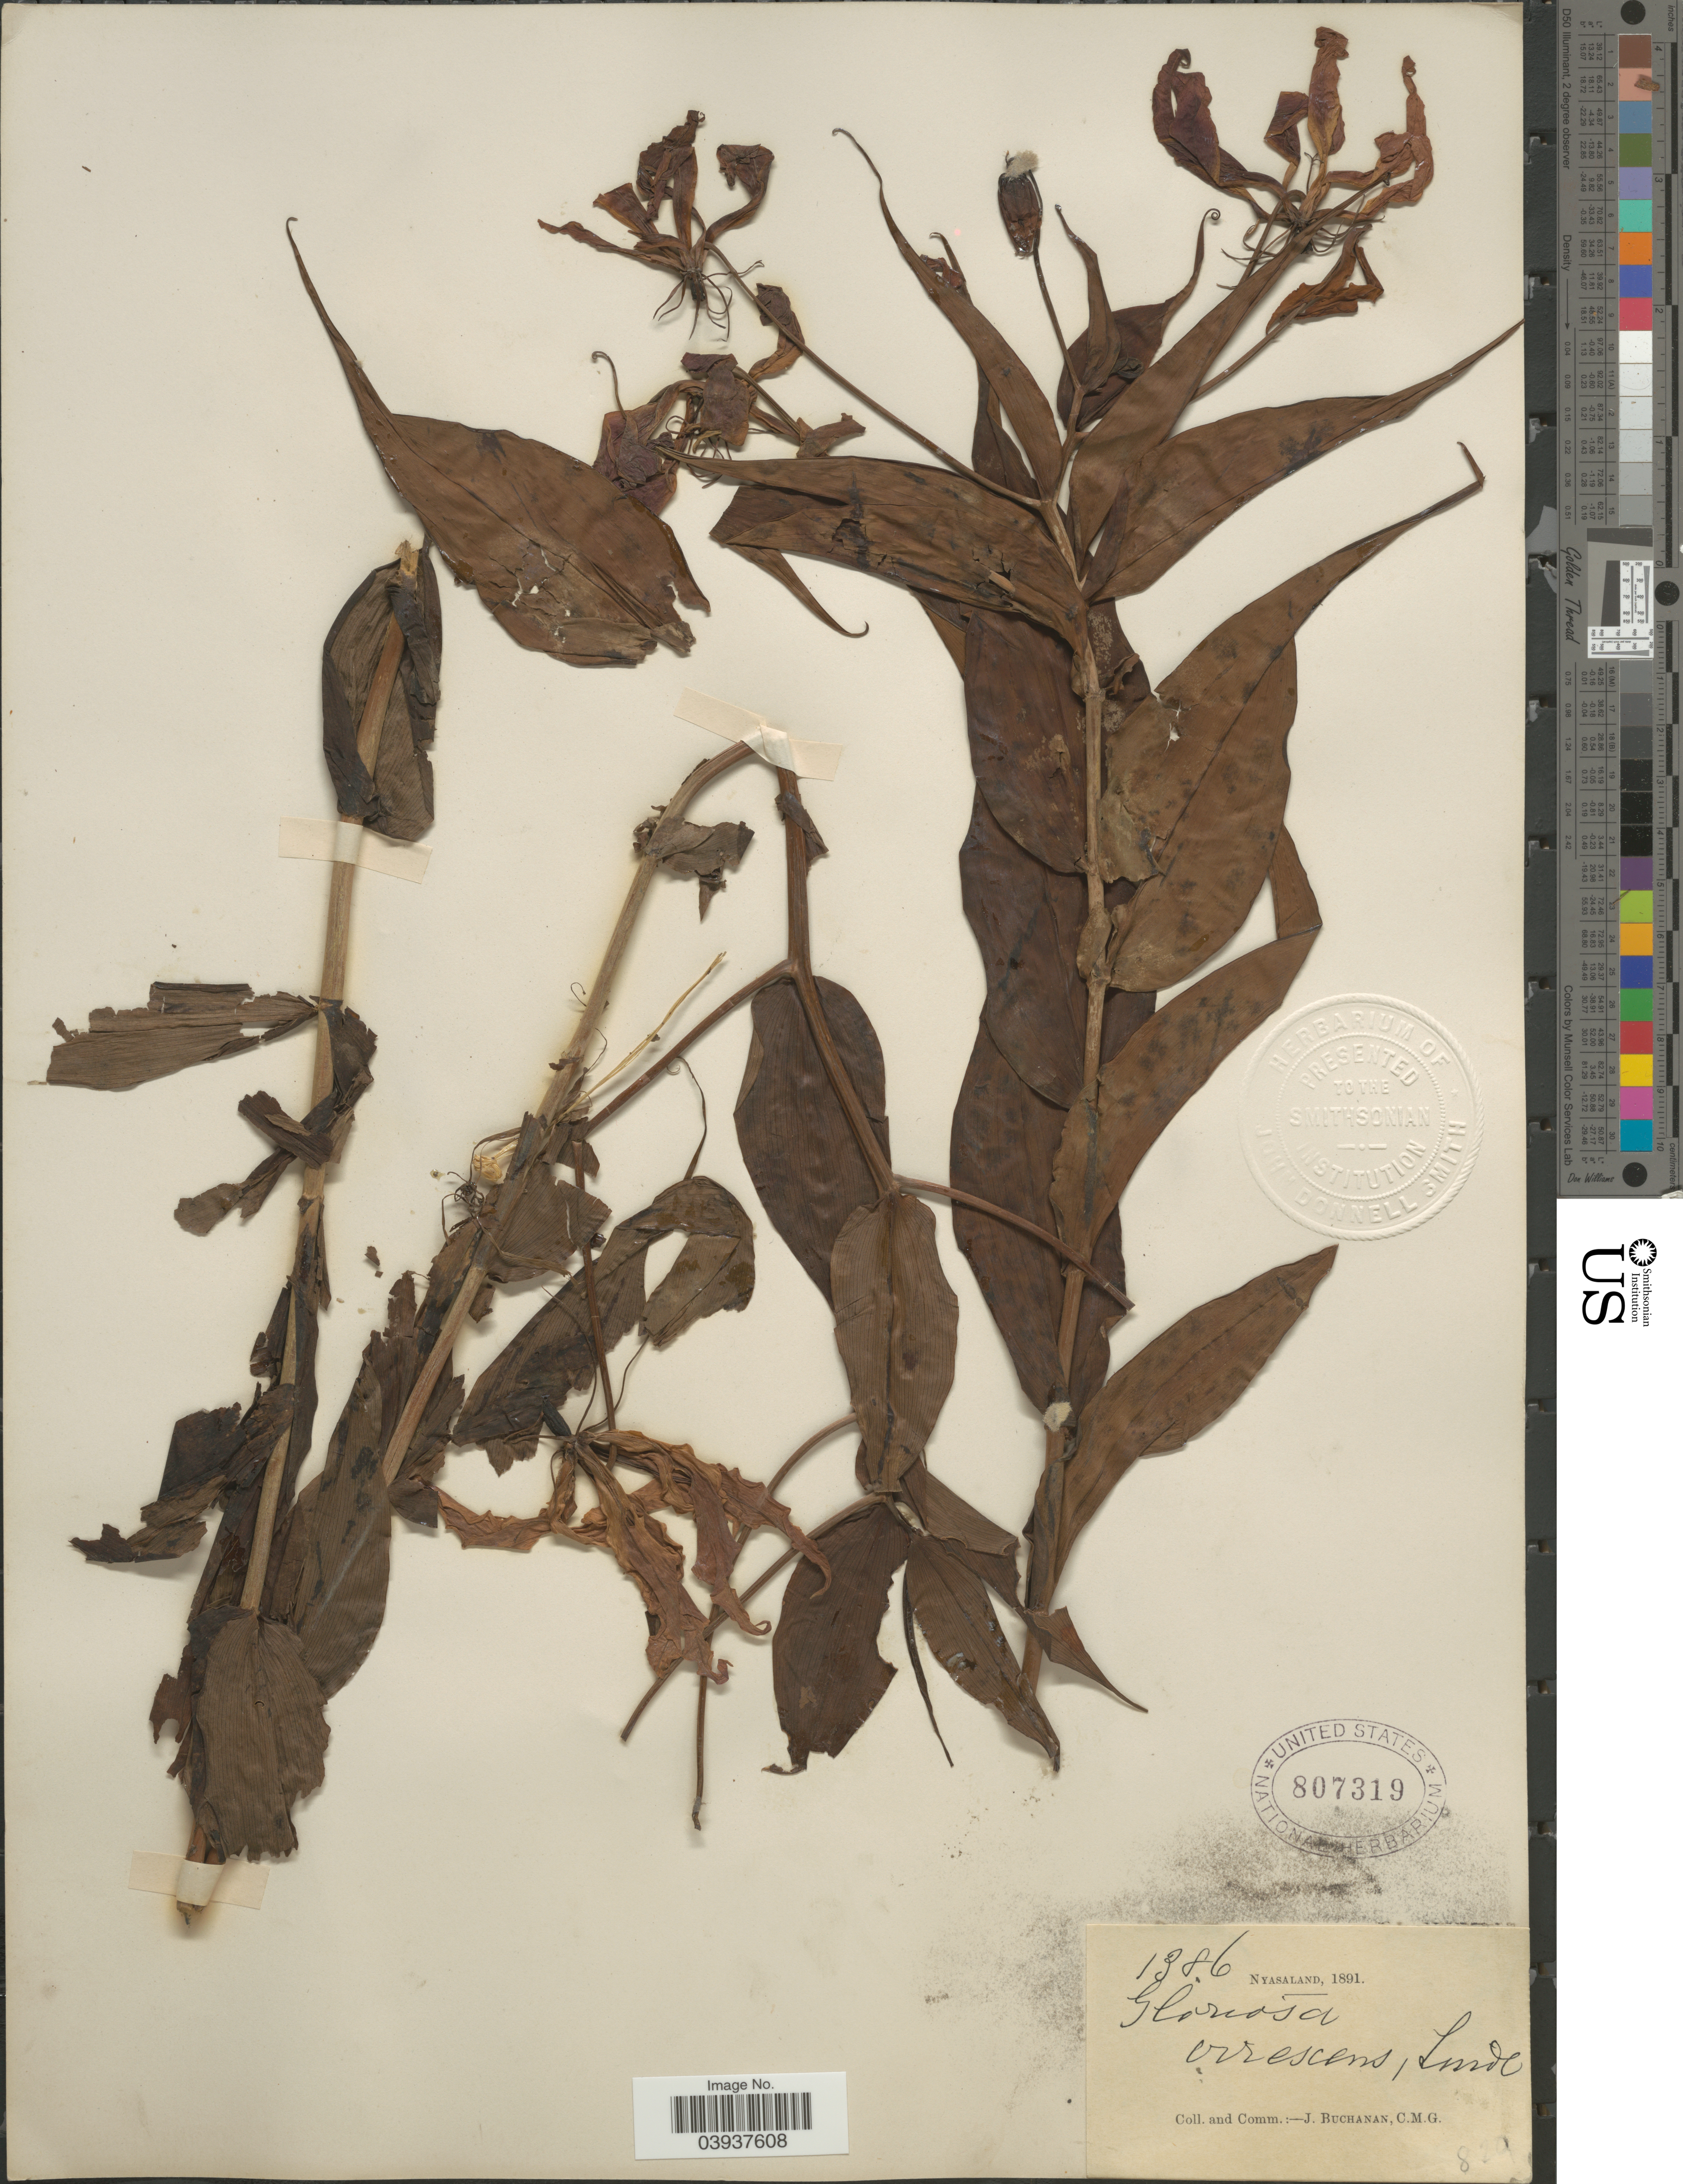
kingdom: Plantae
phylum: Tracheophyta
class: Liliopsida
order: Liliales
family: Colchicaceae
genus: Gloriosa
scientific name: Gloriosa virescens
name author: Lindl.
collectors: J. Buchanan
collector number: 1386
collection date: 1891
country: Malawi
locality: Nyasaland.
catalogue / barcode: US 807319